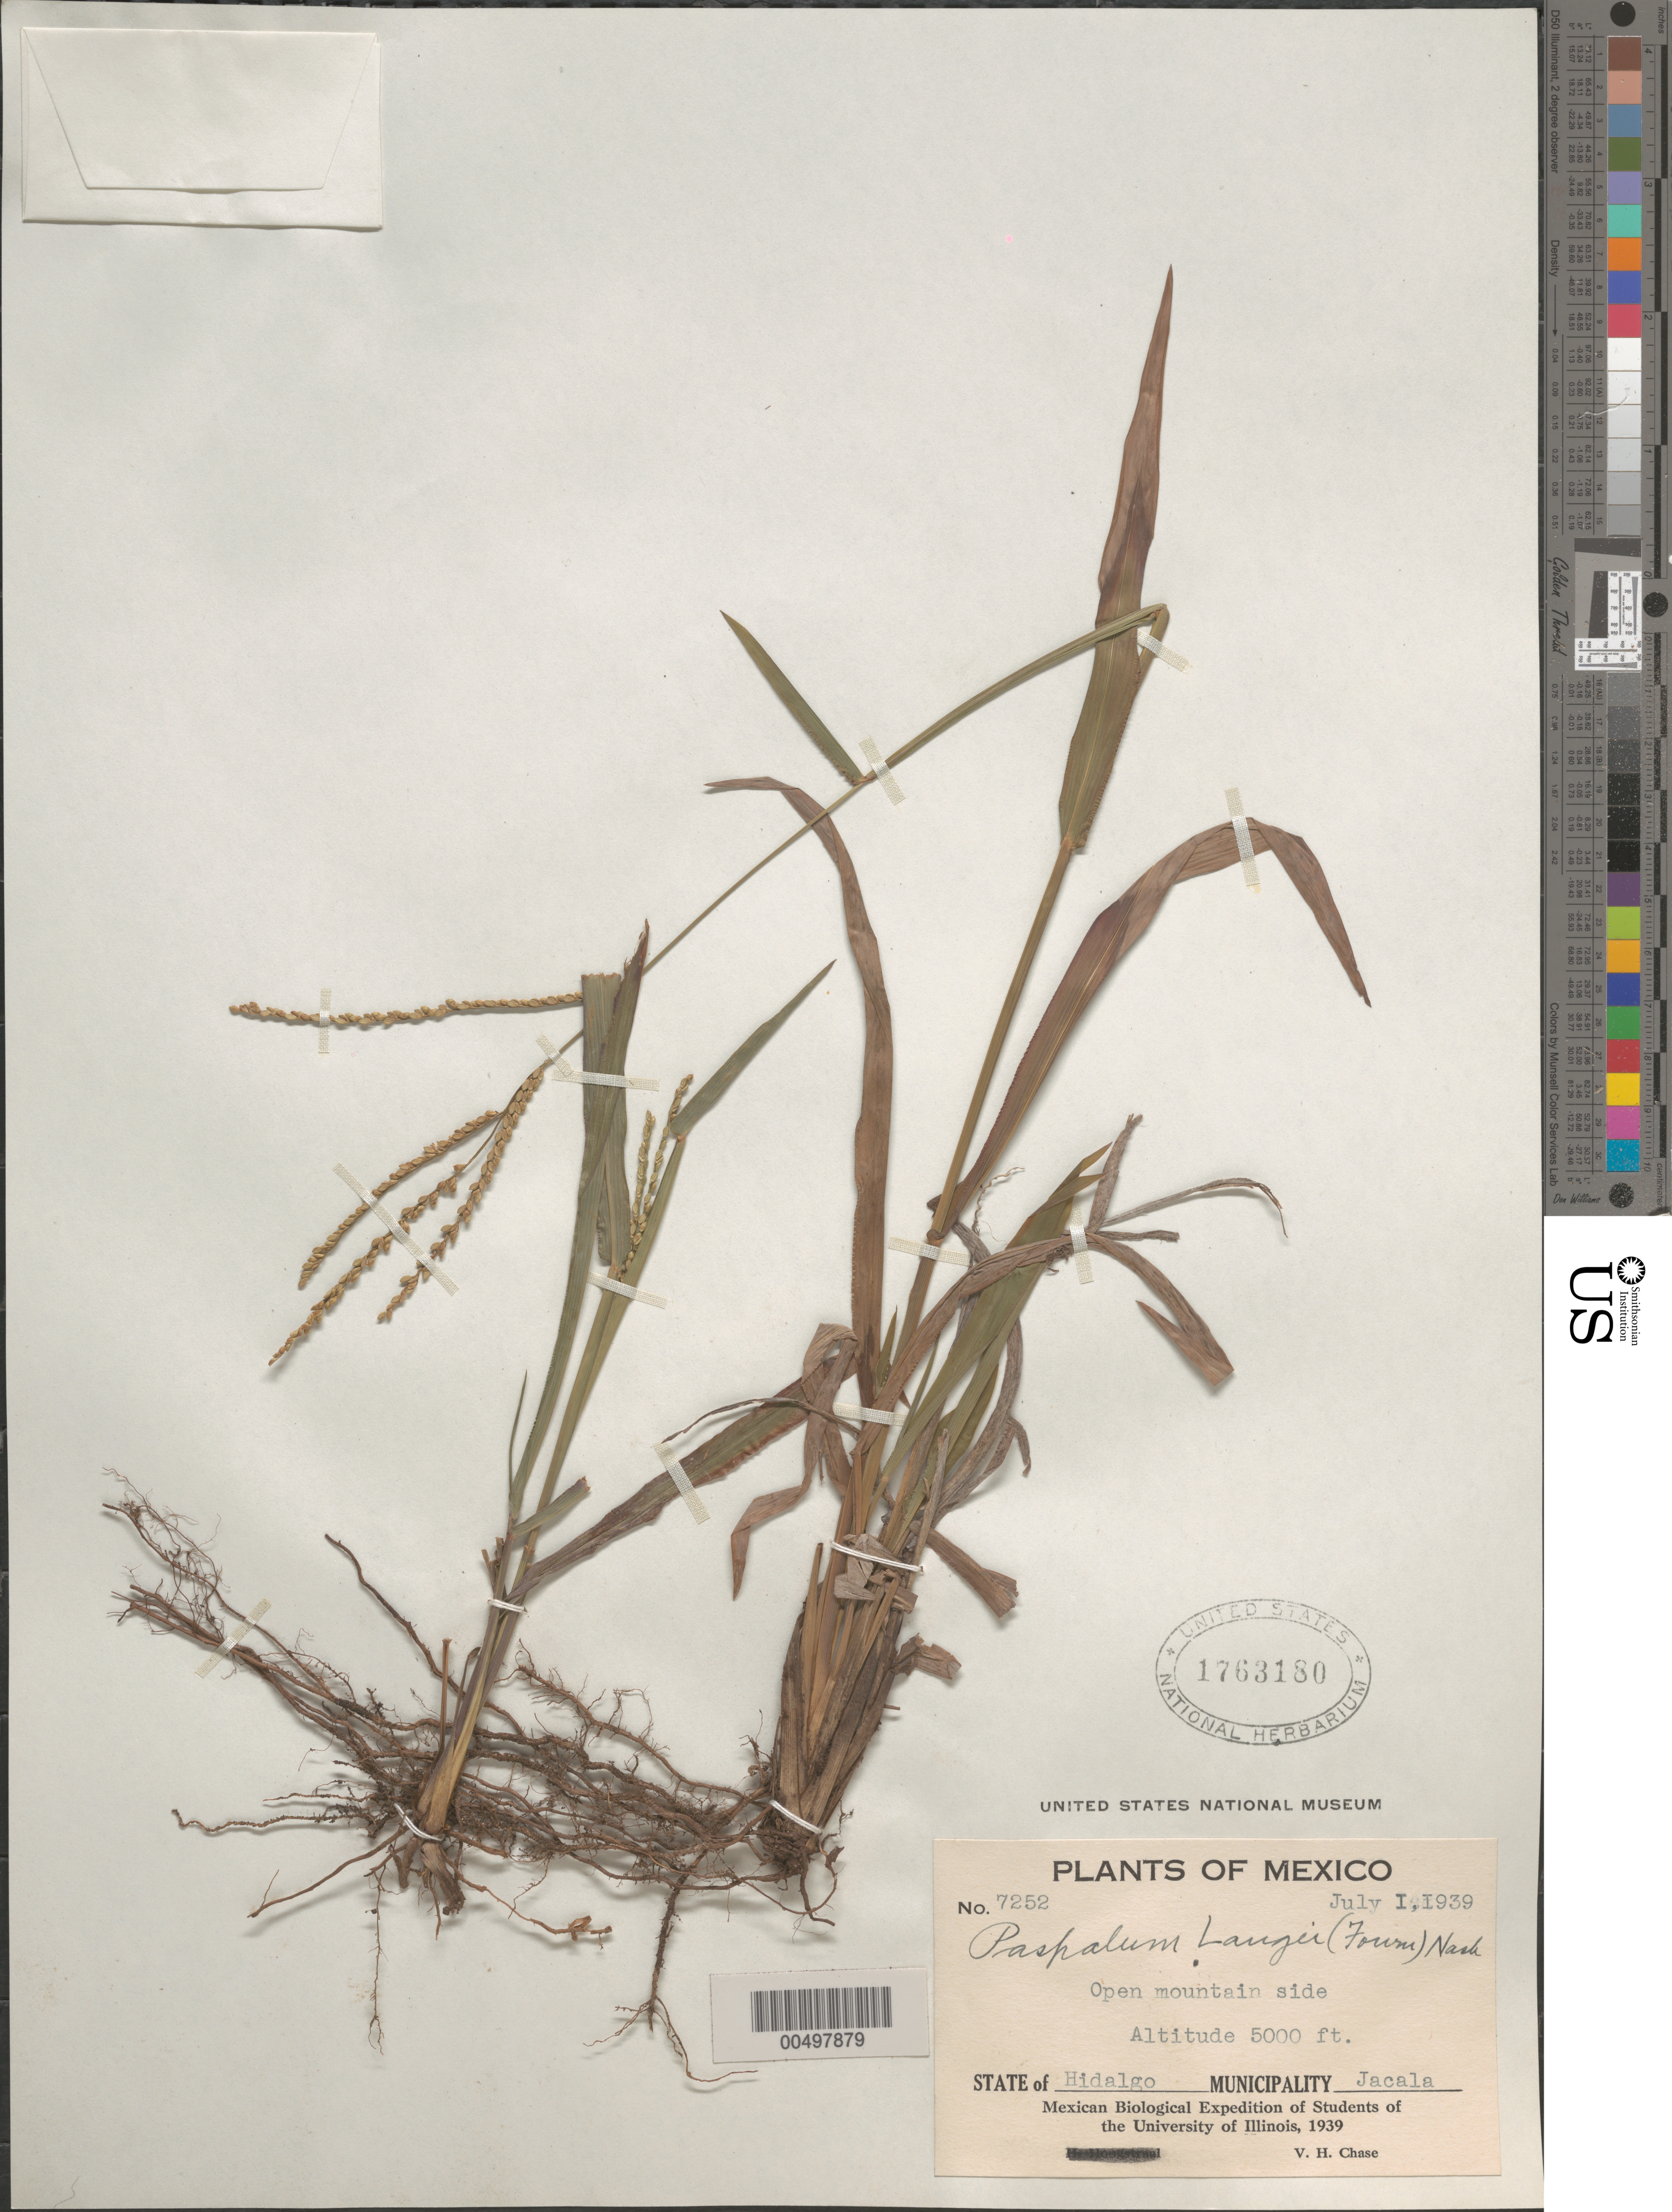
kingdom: Plantae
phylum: Tracheophyta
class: Liliopsida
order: Poales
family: Poaceae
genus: Paspalum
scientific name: Paspalum langei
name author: (E. Fourn.) Nash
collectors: V. H. Chase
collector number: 7252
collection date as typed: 1 Jul 1939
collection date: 1939-07-01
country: Mexico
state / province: Hidalgo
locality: Jacala Mun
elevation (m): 1524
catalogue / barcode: US 1763180